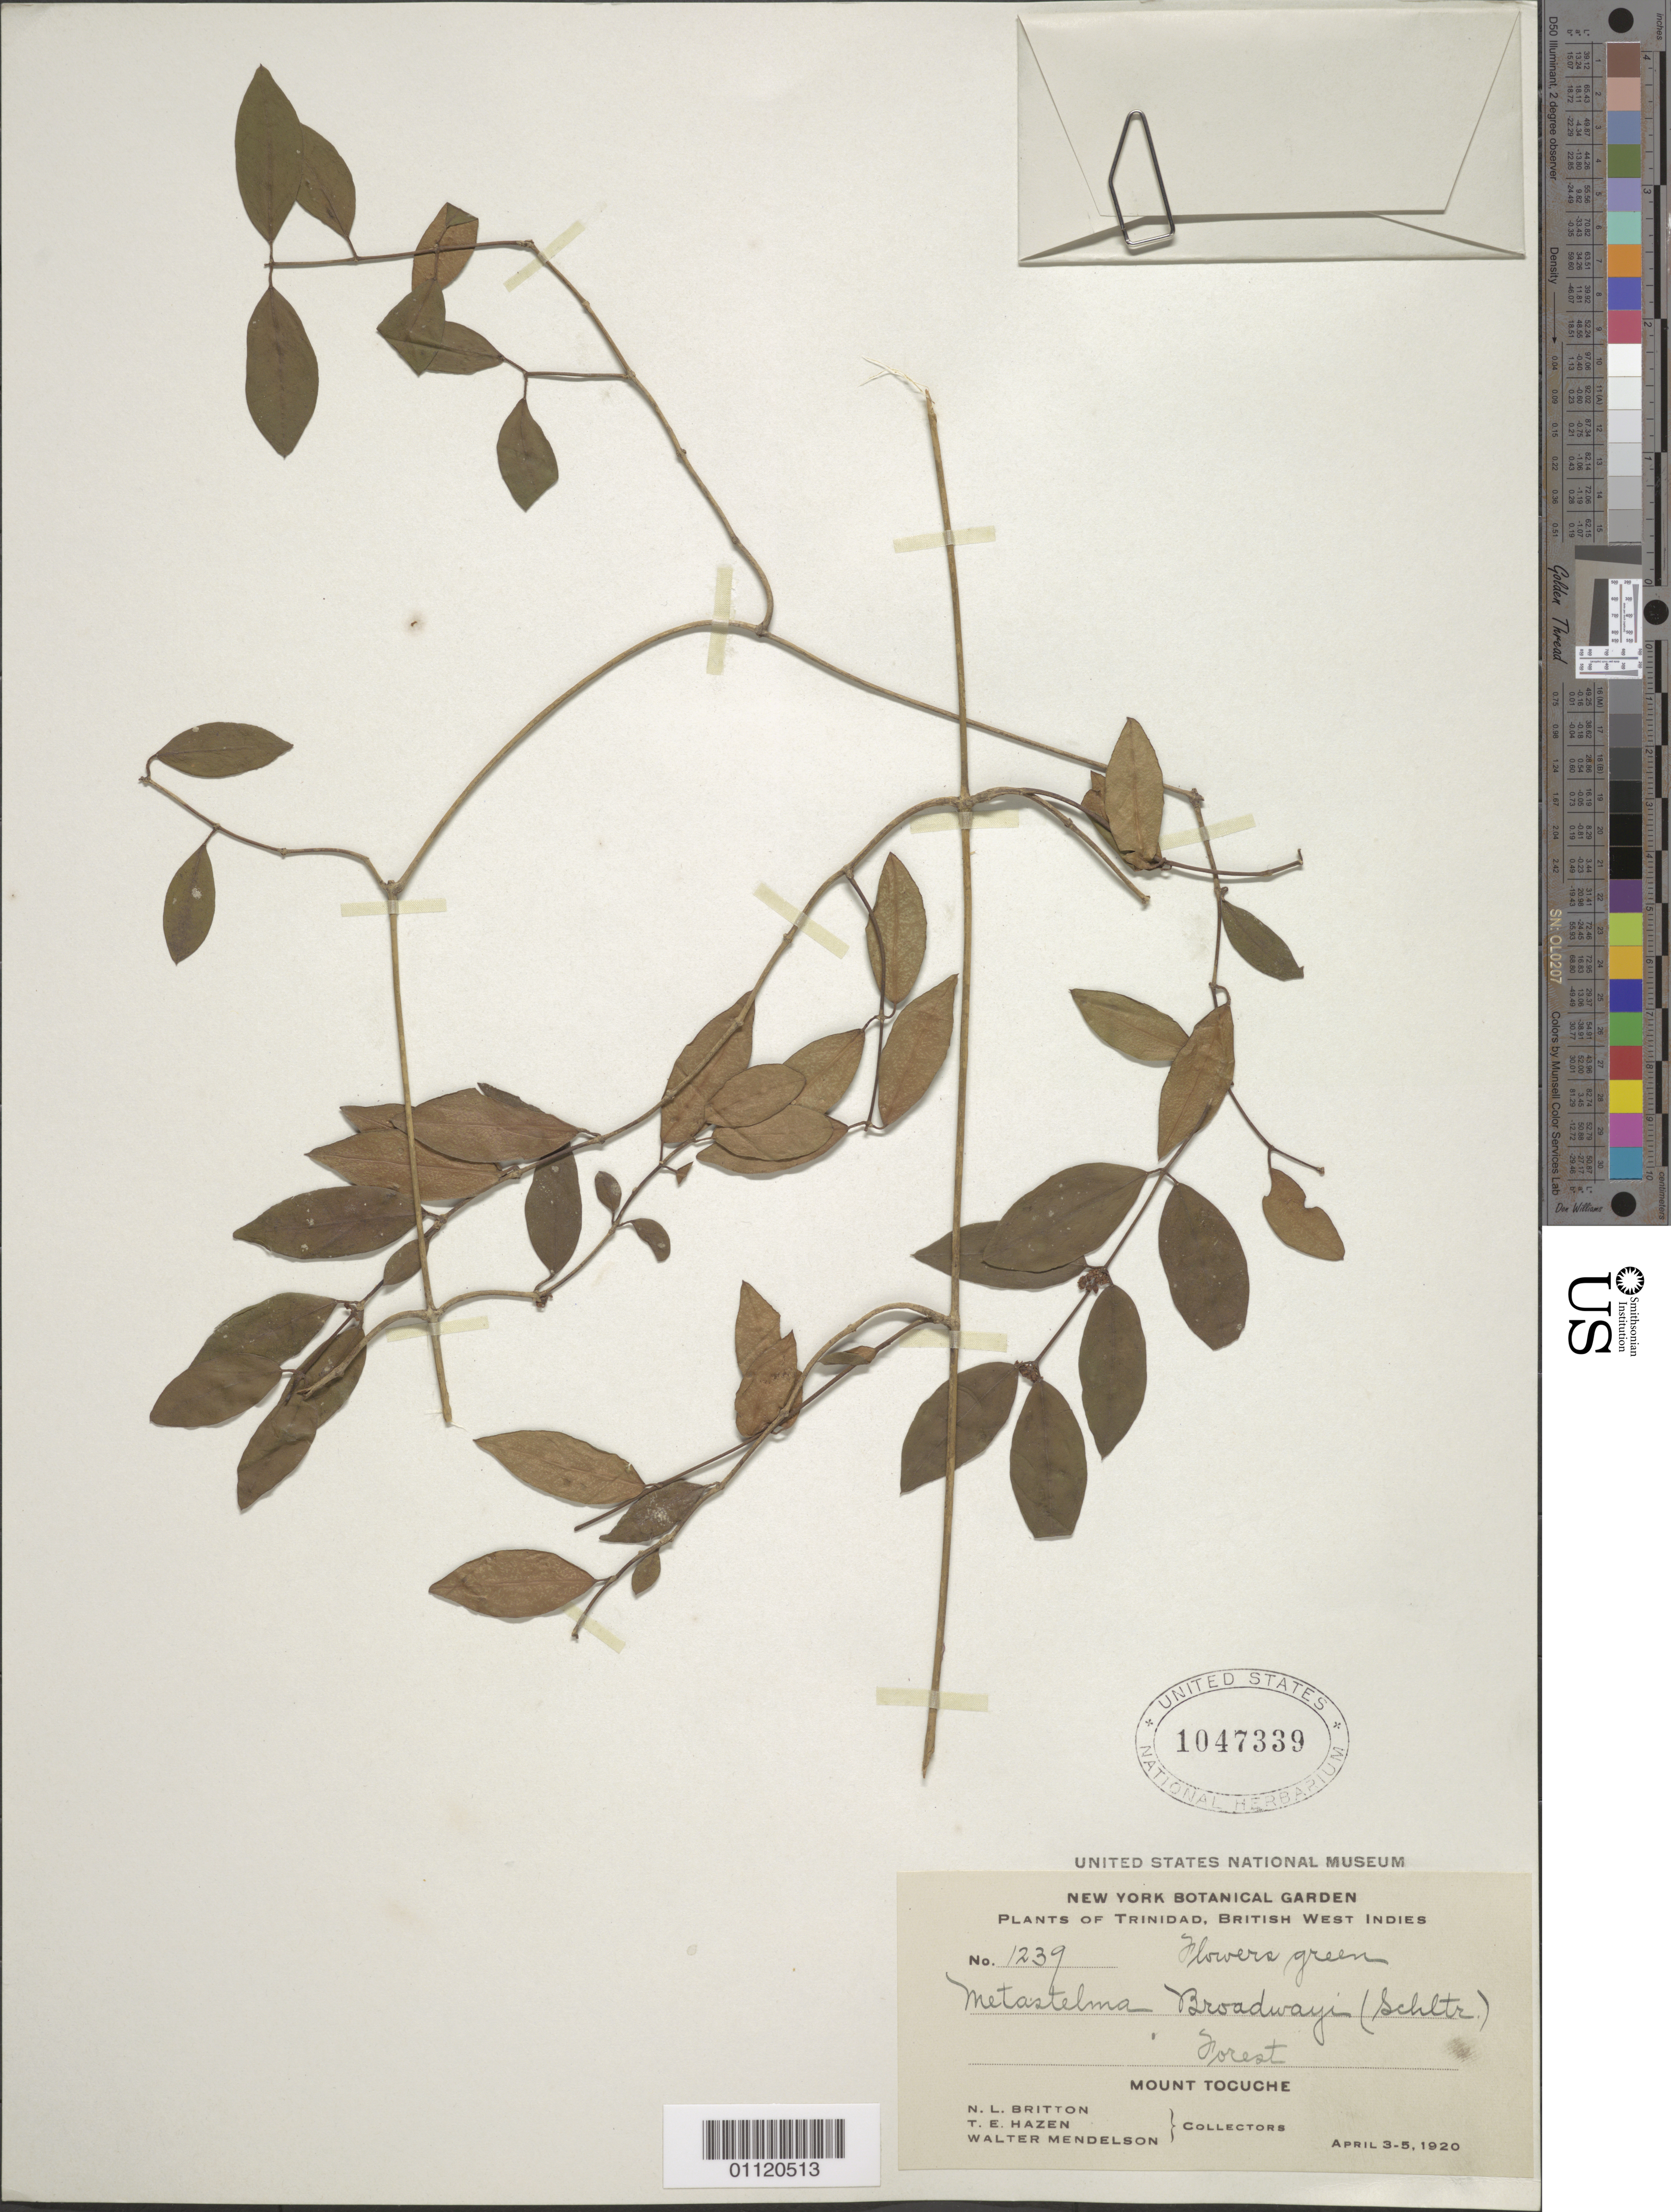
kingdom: Plantae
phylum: Tracheophyta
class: Magnoliopsida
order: Gentianales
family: Apocynaceae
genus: Metastelma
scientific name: Metastelma broadwayi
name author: (Schltr.) R.A. Howard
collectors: N. Britton, T. E. Hazen & W. Mendelson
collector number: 1239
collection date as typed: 03 Apr 1920 to 05 Apr 1920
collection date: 1920-04-03/1920-04-05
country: Trinidad and Tobago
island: Trinidad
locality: Mount Tocuche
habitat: forest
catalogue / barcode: US 1047339